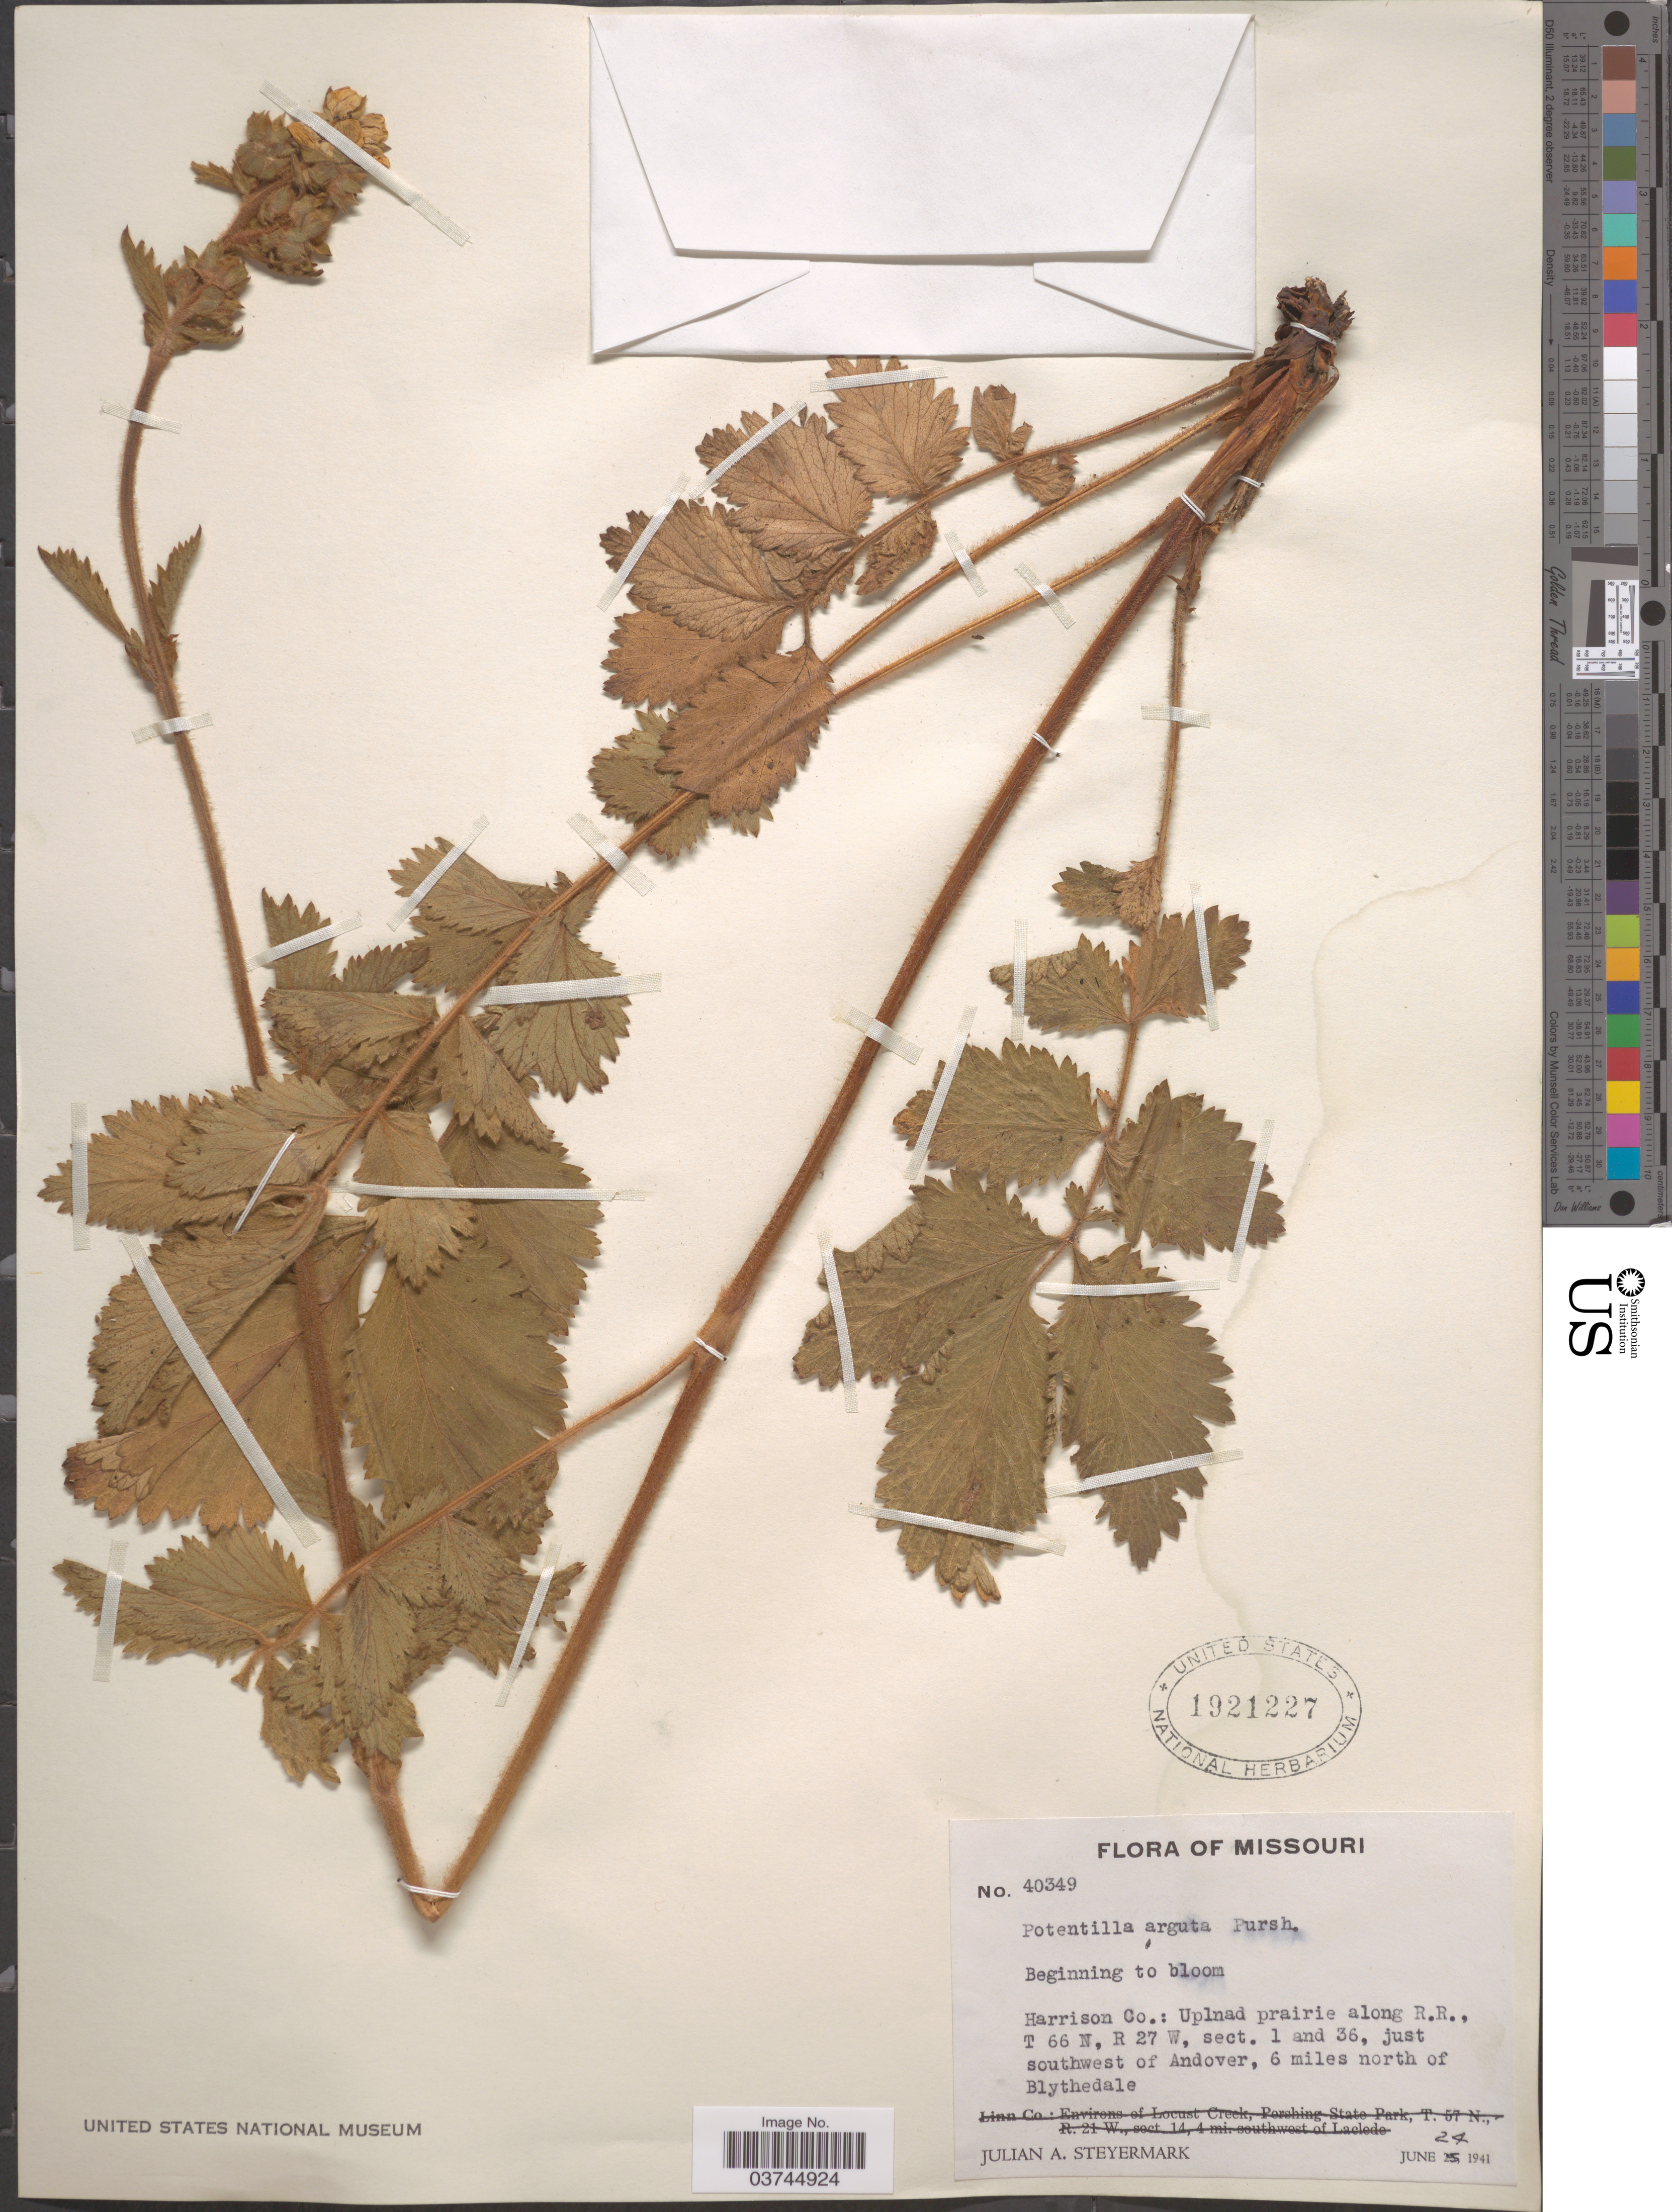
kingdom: Plantae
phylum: Tracheophyta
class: Magnoliopsida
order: Rosales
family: Rosaceae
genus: Drymocallis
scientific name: Drymocallis arguta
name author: (Pursh) Rydb.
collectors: J. Steyermark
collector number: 40349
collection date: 1941-06-24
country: United States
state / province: Missouri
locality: Harrison Co.: Uplnad prairie along R.R., T 66 N, R 27 W, Sect. 1 and 36, just southwest of Andover, 6 miles north of Blythedale.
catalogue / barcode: US 1921227